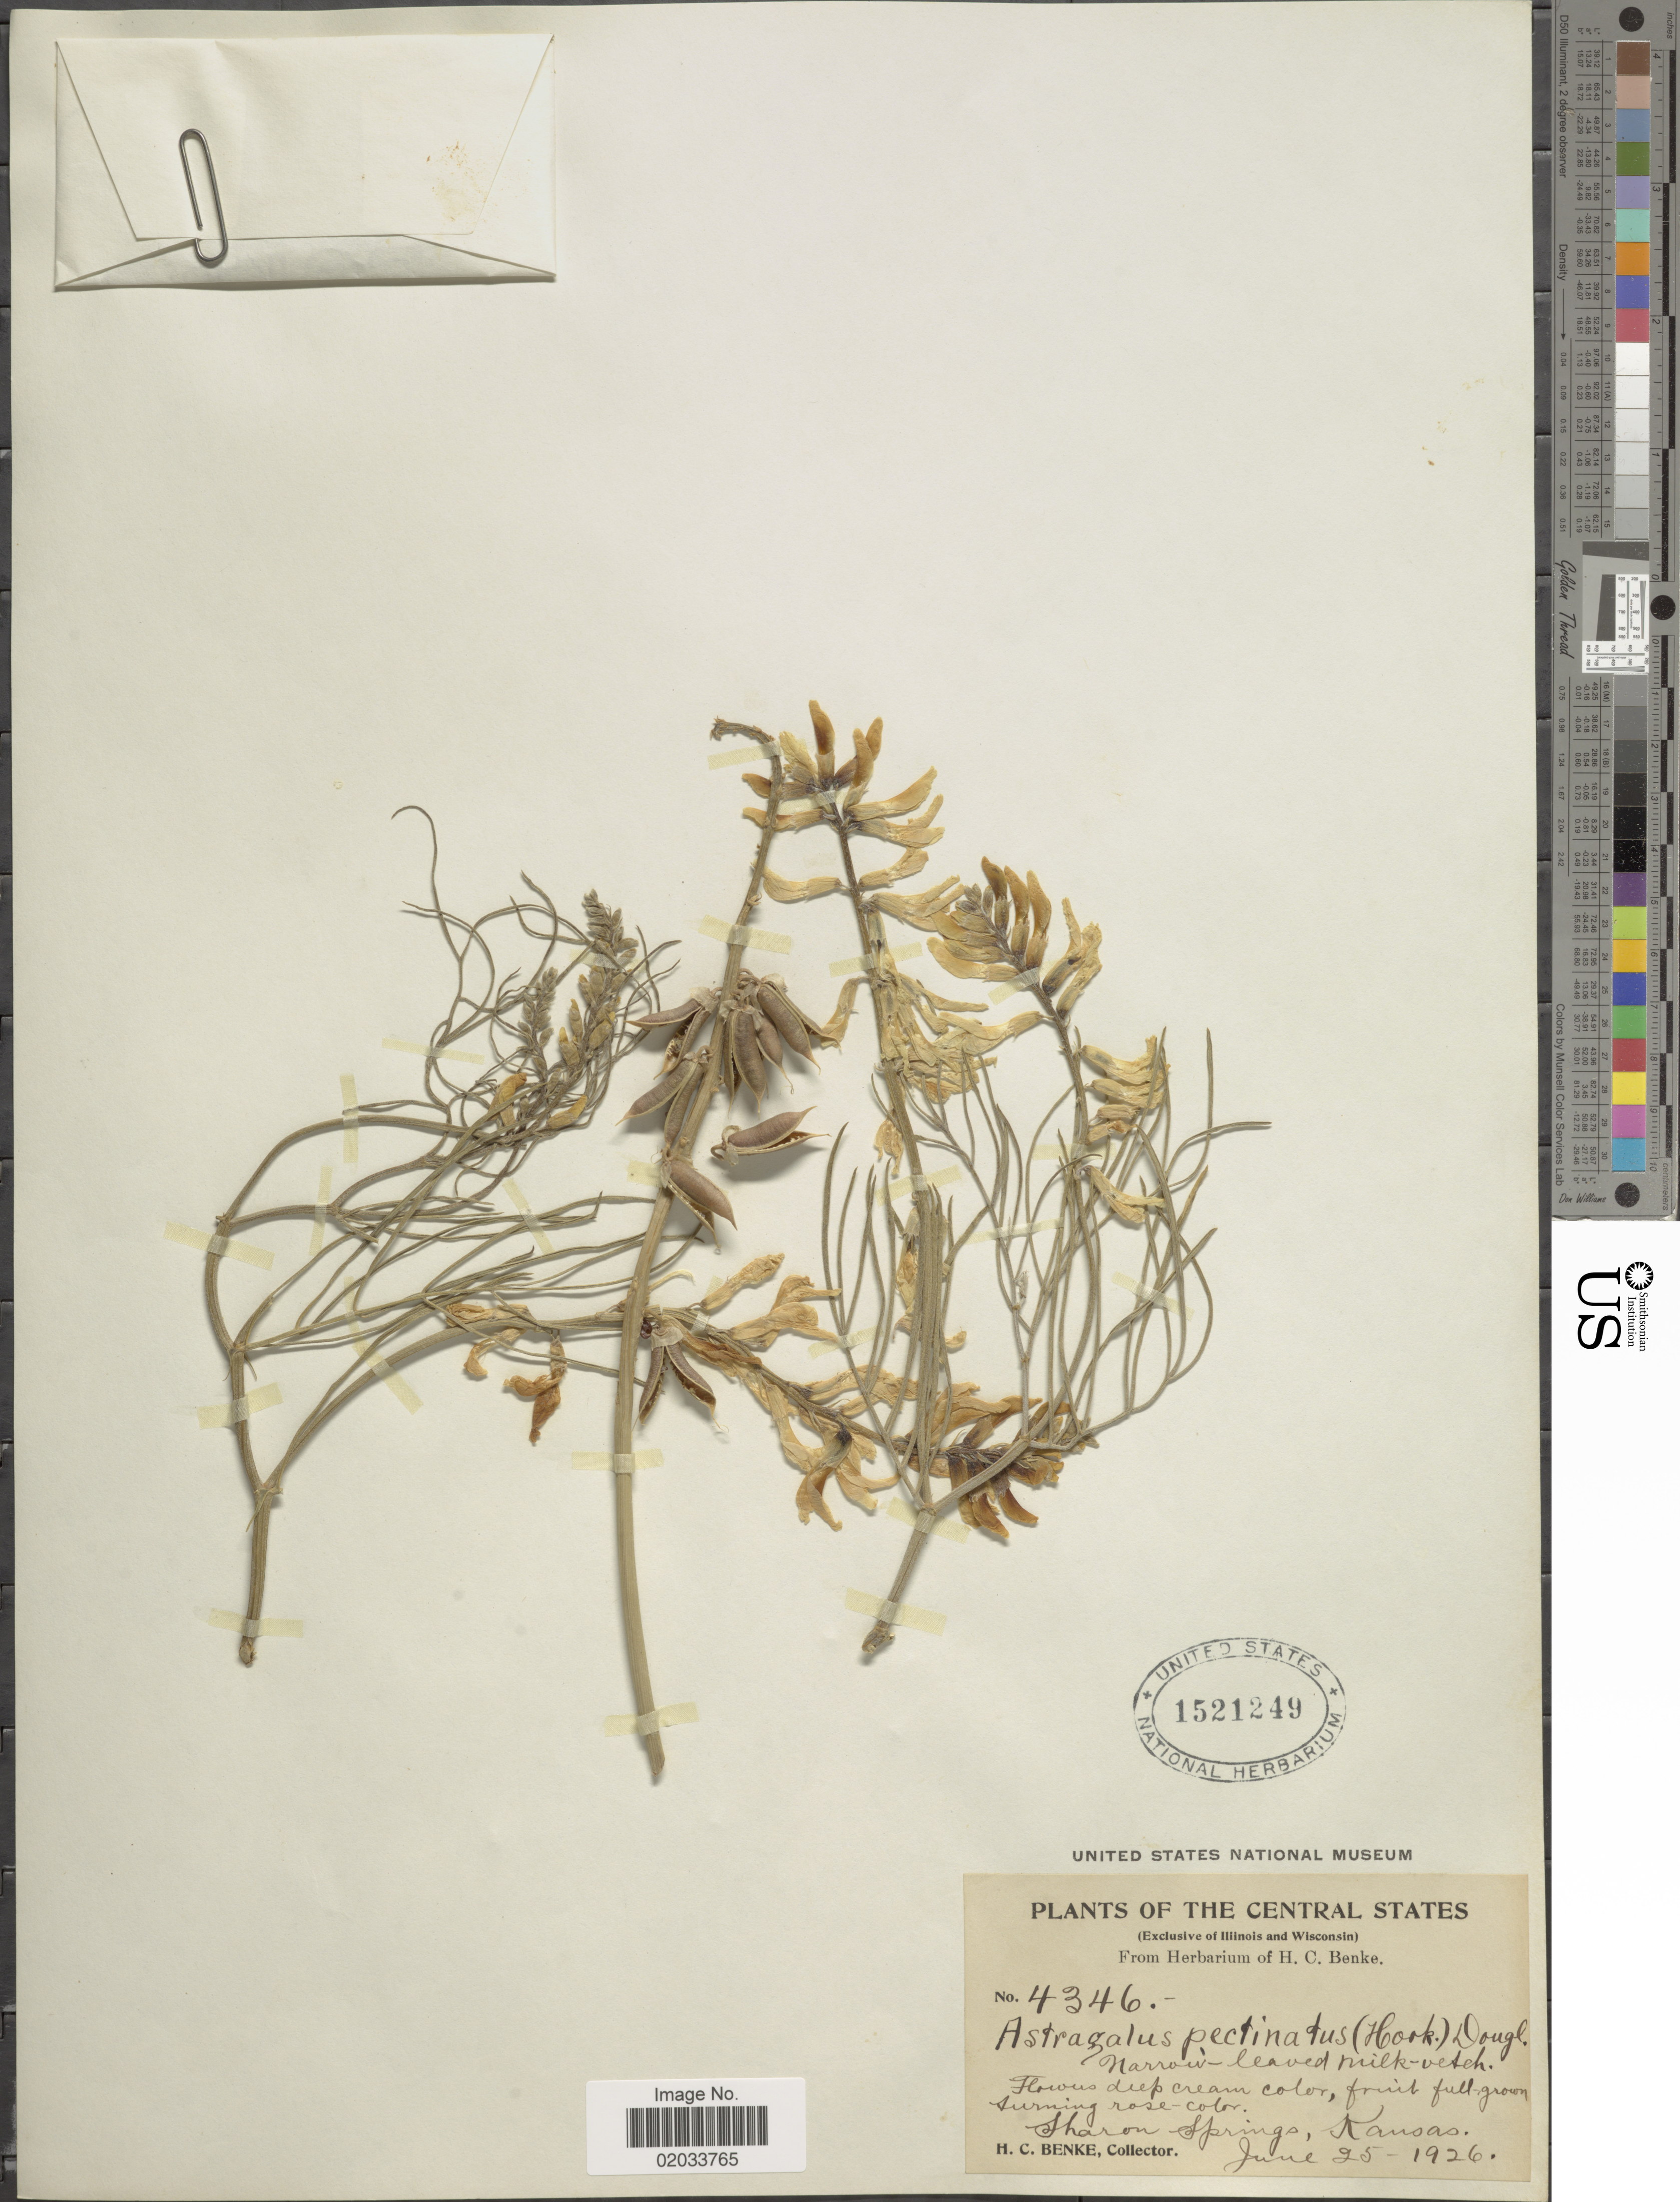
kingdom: Plantae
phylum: Tracheophyta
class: Magnoliopsida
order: Fabales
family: Fabaceae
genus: Astragalus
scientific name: Astragalus pectinatus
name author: (Hook.) G. Don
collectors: H. Benke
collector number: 4346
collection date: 1926-06-25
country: United States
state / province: Kansas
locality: The Central States, Sharon Springs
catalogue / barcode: US 1521249